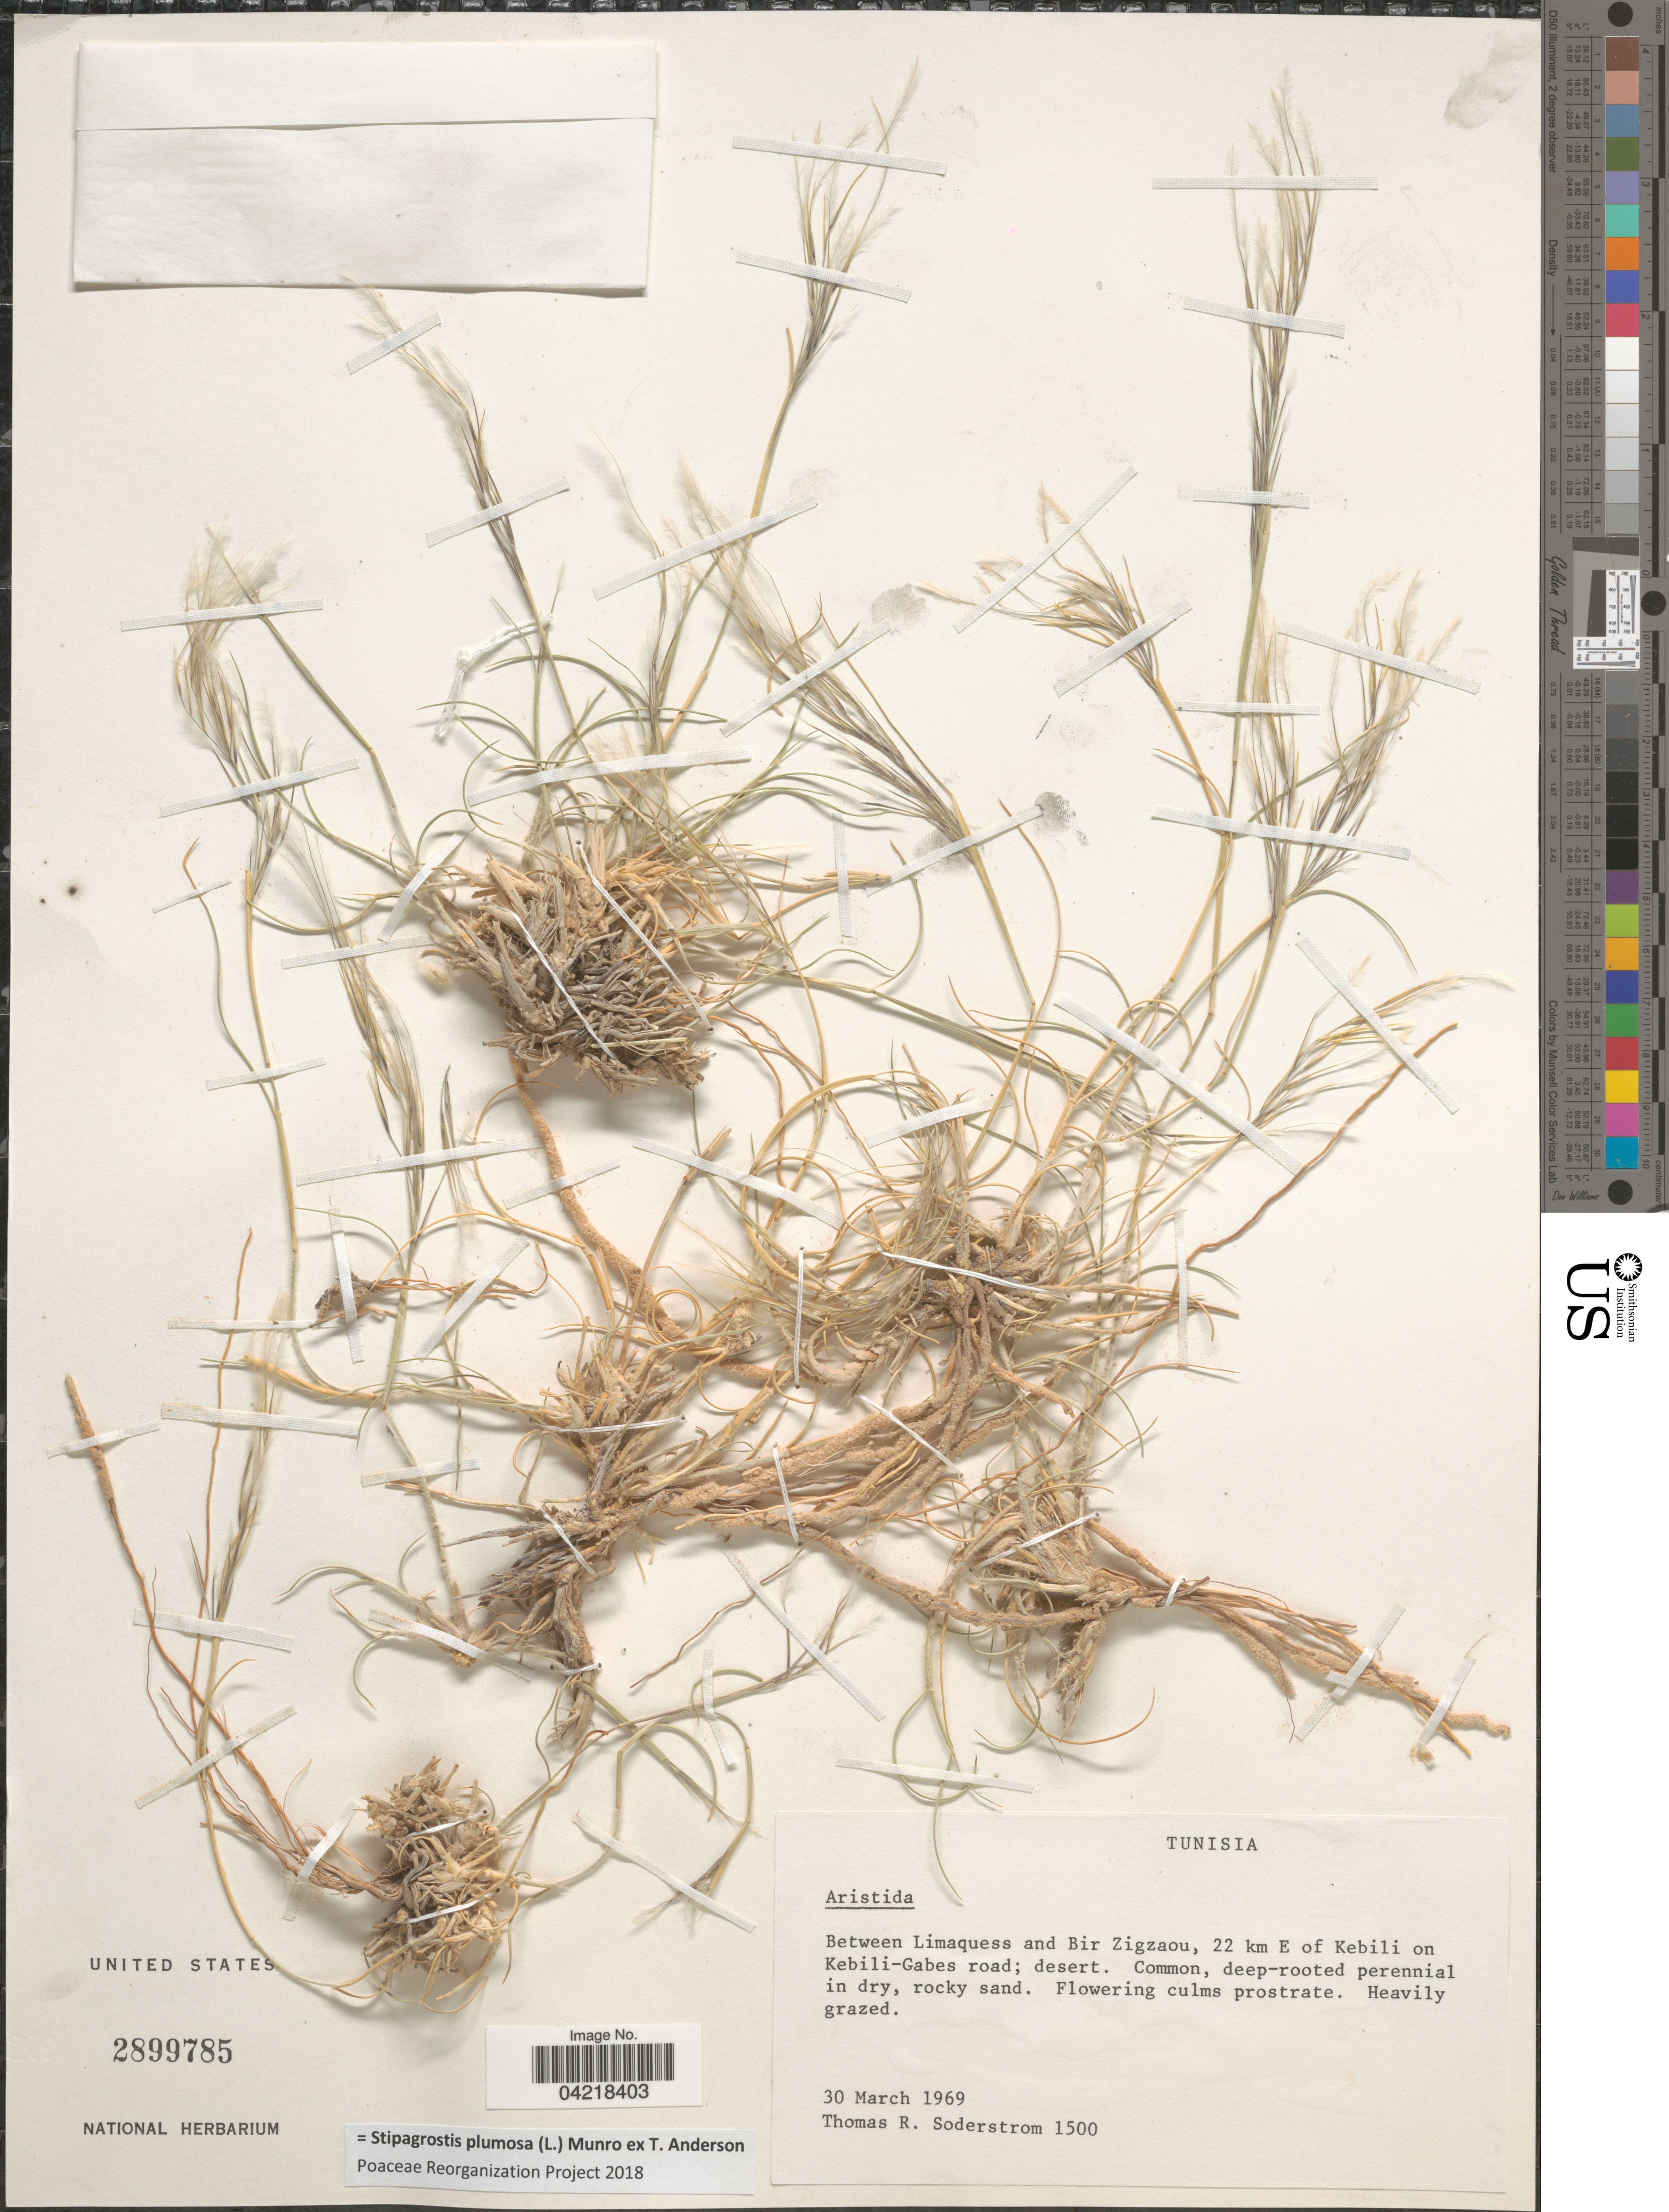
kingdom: Plantae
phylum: Tracheophyta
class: Liliopsida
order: Poales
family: Poaceae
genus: Stipagrostis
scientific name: Stipagrostis plumosa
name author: (L.) Munro ex T. Anderson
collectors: T. R. Soderstrom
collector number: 1500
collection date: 1969-03-30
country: Tunisia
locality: Between Limaquess and Bir Zigzaou, 22 km E of Kebili on Kebili-Gabes road; desert.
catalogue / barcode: US 2899785